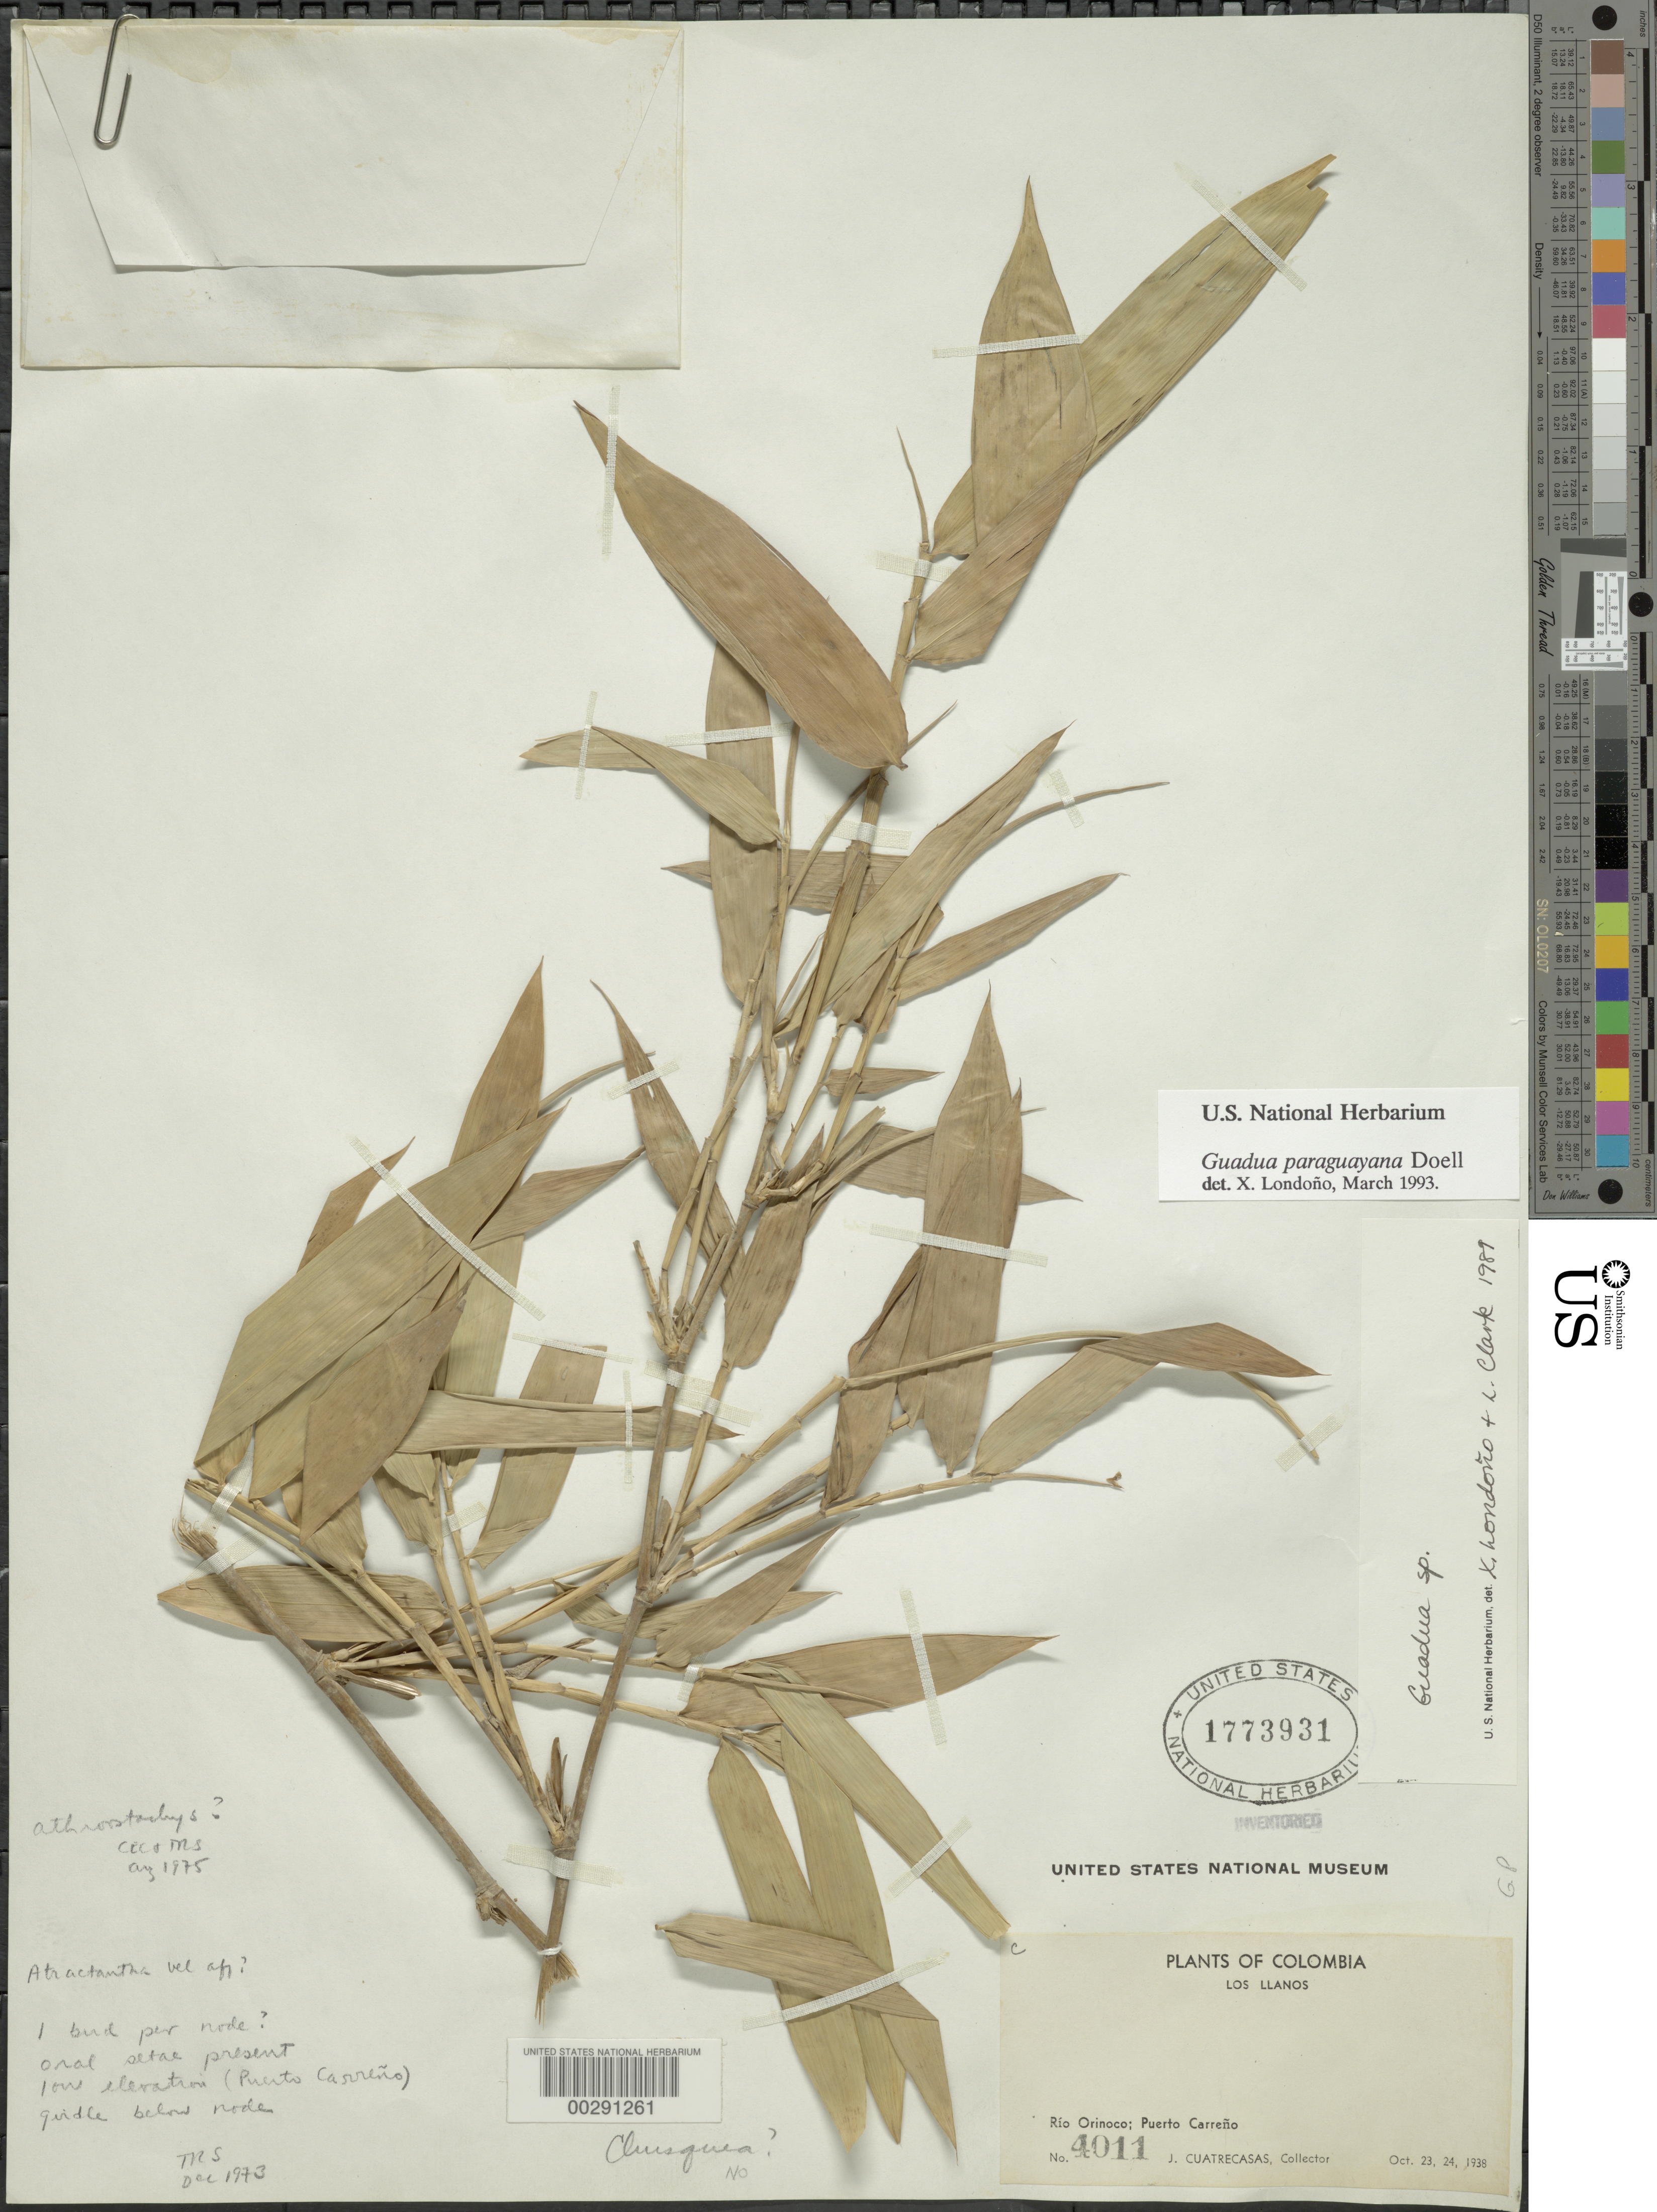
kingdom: Plantae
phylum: Tracheophyta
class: Liliopsida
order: Poales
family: Poaceae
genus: Guadua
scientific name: Guadua paraguayana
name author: Döll in Mart.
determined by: Londoño, X., (TULV), Jardin Botanico "Juan Maria Cespedes"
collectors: J. Cuatrecasas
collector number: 4011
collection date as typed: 23 Oct 1938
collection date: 1938-10-23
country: Colombia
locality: Los Llanos, Rio Orinoco, Puertro Carreno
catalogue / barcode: US 1773931